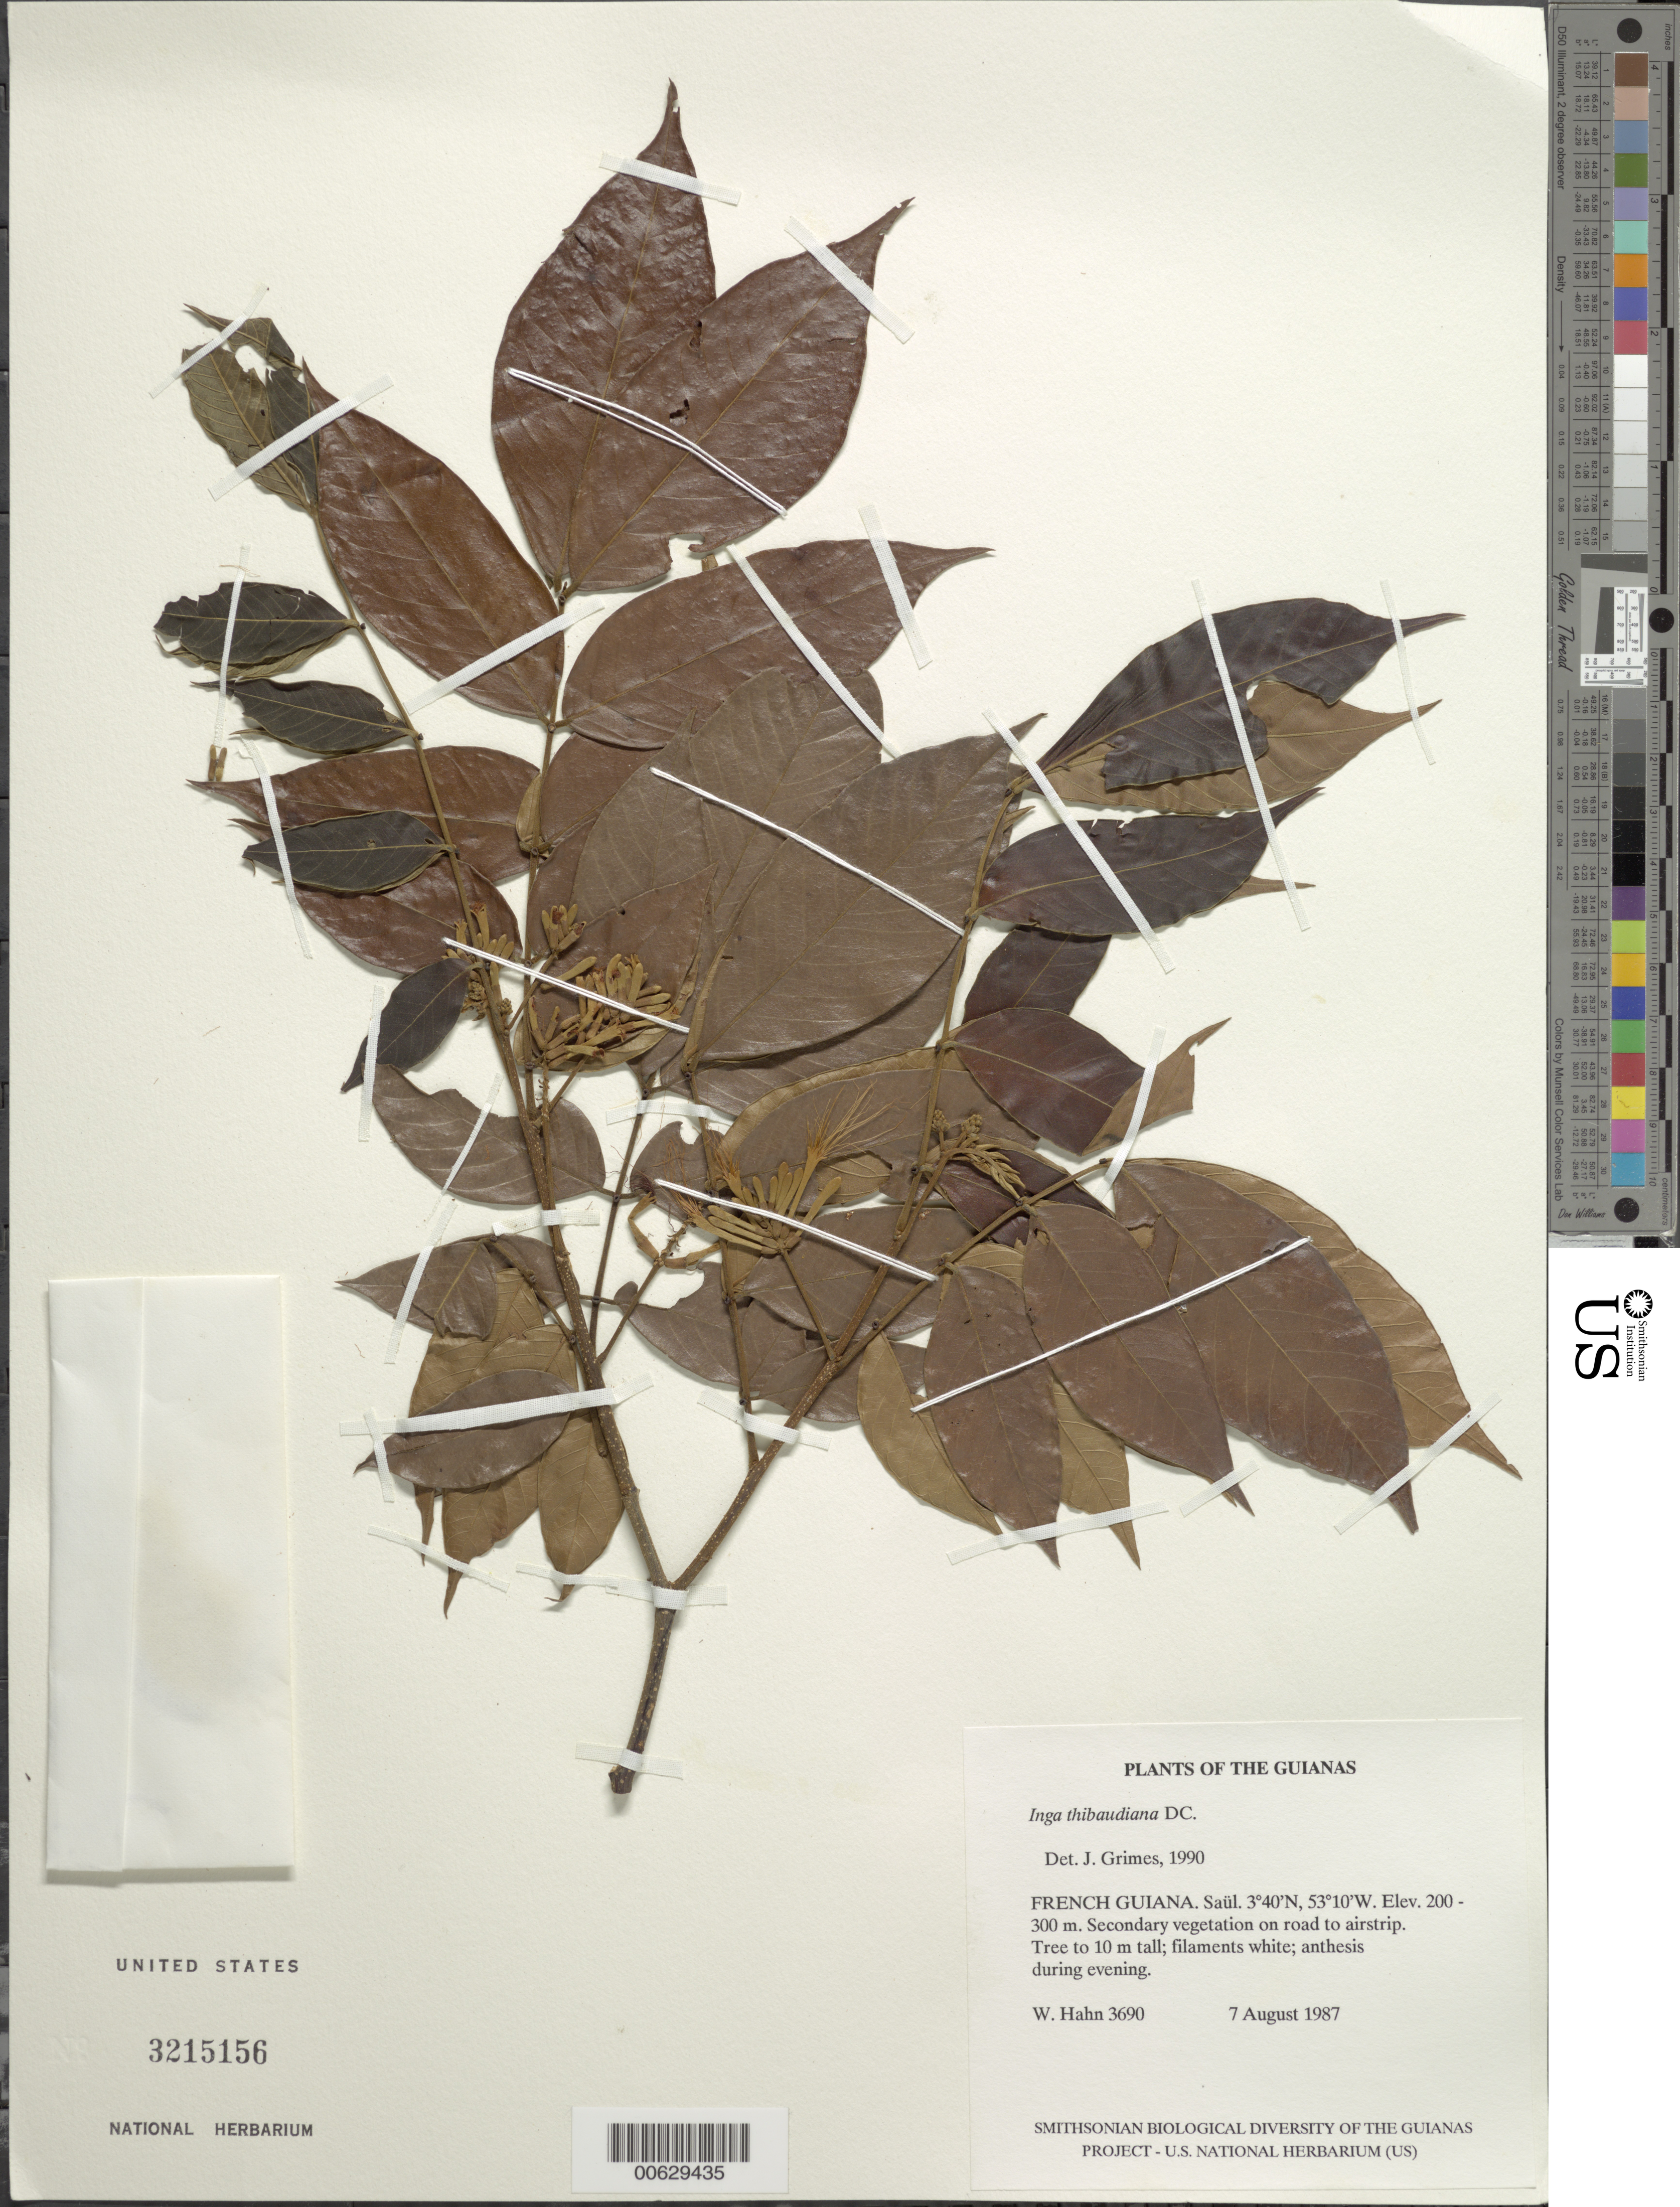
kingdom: Plantae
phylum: Tracheophyta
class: Magnoliopsida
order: Fabales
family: Fabaceae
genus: Inga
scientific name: Inga thibaudiana subsp. thibaudiana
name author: DC.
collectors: W. Hahn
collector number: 3690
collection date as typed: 7 August 1987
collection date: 1987-08-07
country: French Guiana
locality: Saül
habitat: Secondary vegetation on road to airstrip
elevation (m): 200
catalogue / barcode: US 3215156